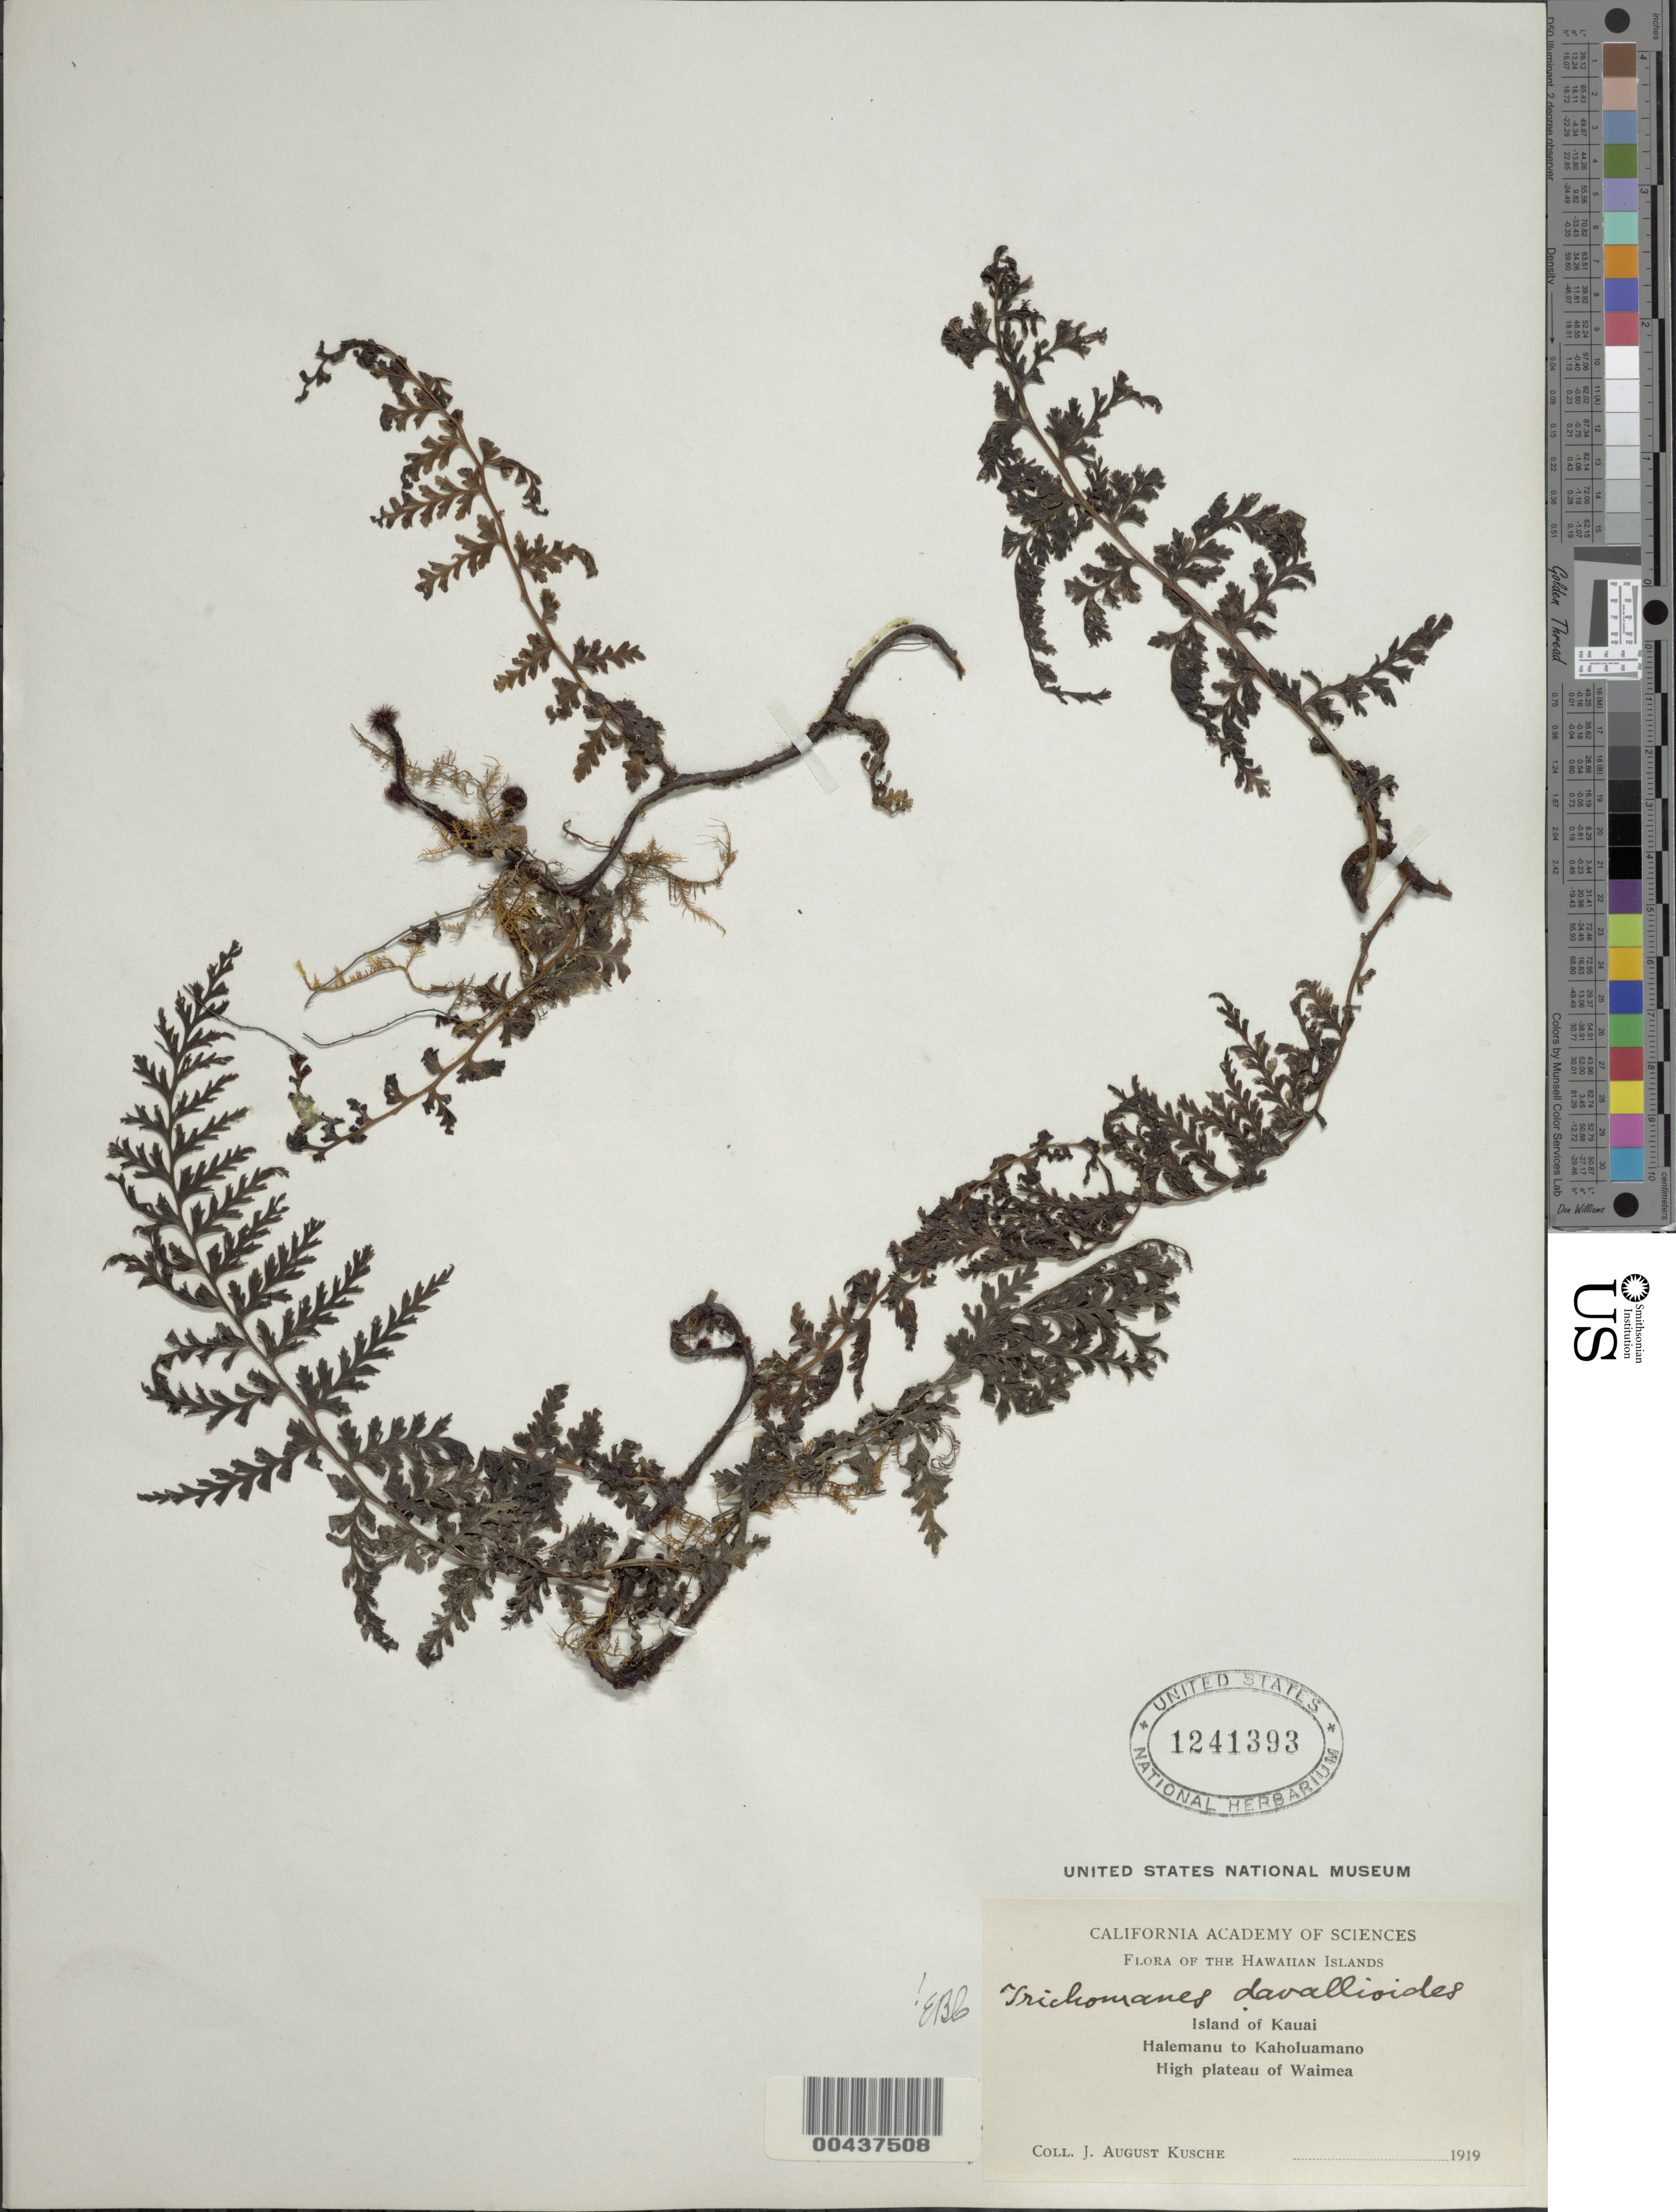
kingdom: Plantae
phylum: Tracheophyta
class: Polypodiopsida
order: Hymenophyllales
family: Hymenophyllaceae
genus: Vandenboschia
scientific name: Vandenboschia davallioides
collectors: J. Kusche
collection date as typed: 1919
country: United States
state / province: Hawaii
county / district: Kauai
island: Kaua'i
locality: Kauai, Halemanu to Kaholuamano, high plateau of Waimea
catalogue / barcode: US 1241393